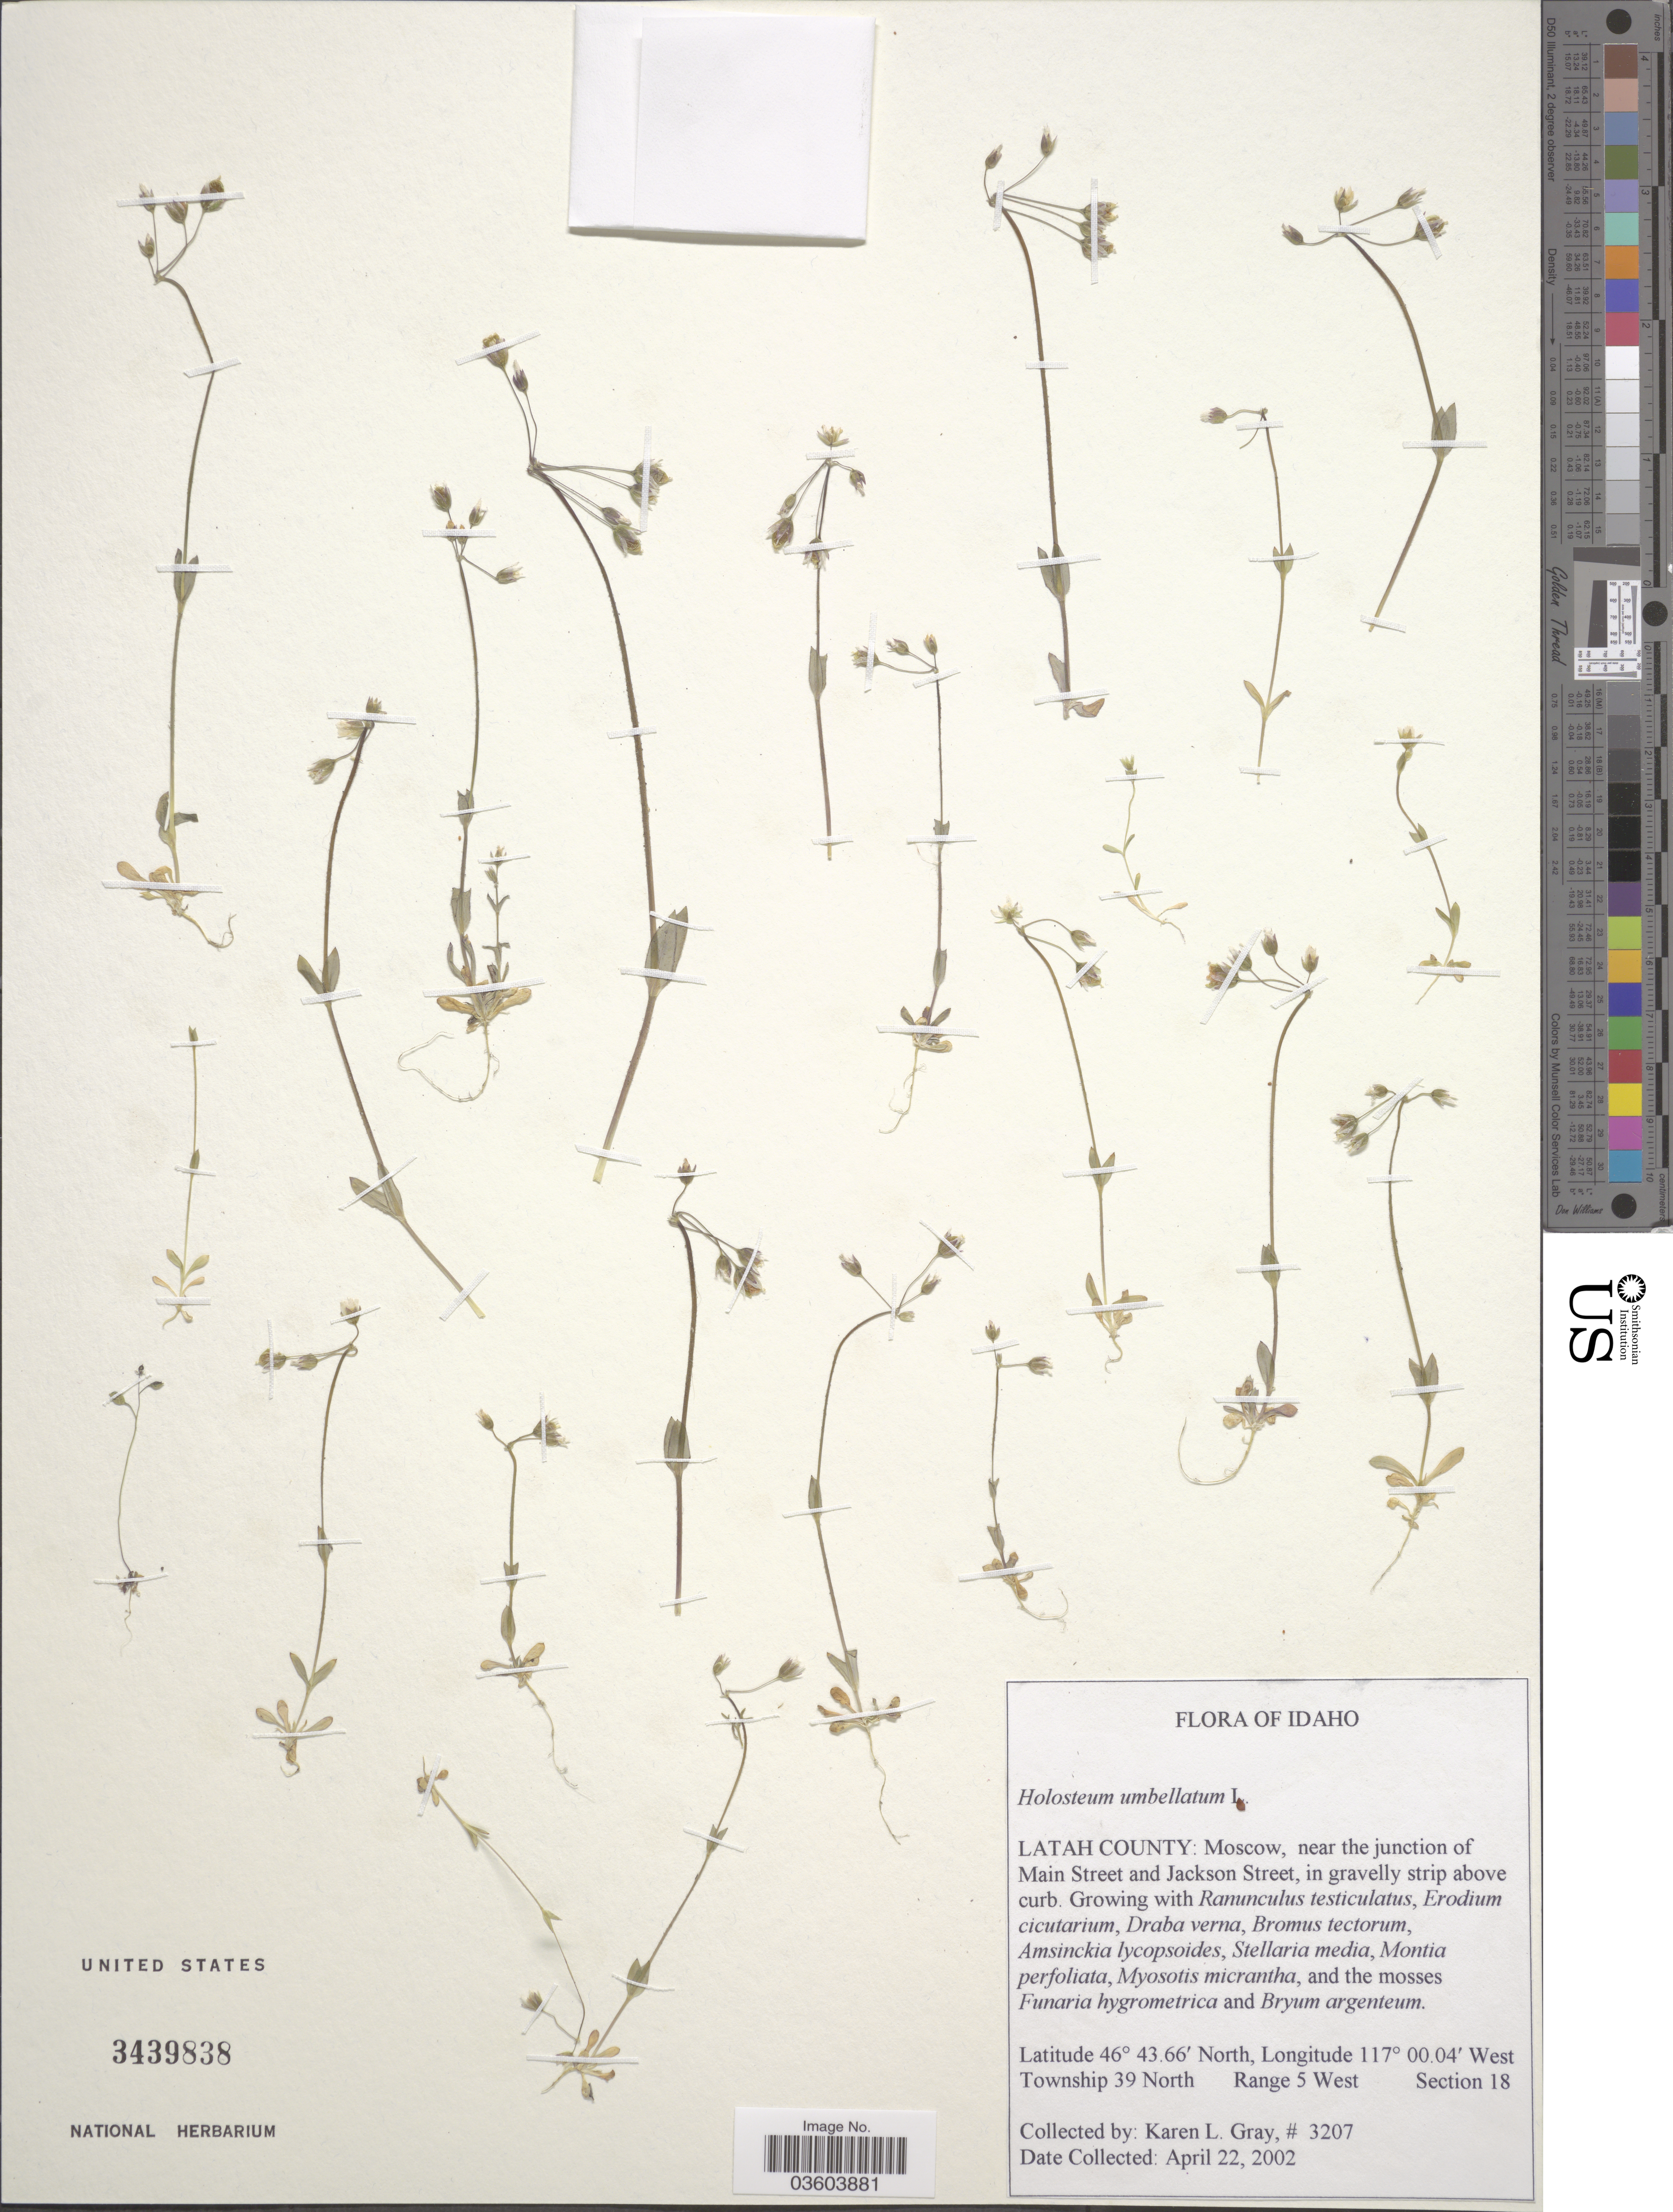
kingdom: Plantae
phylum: Tracheophyta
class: Magnoliopsida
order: Caryophyllales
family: Caryophyllaceae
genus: Holosteum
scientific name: Holosteum umbellatum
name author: L.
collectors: K. L. Gray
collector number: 3207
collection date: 2002-04-22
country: United States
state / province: Idaho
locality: Latah County: Moscow, near the junction of Main Street and Jackson Street, in gravelly strip above curb. West Township 39 North. Range 5 West. Section 18.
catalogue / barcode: US 3439838